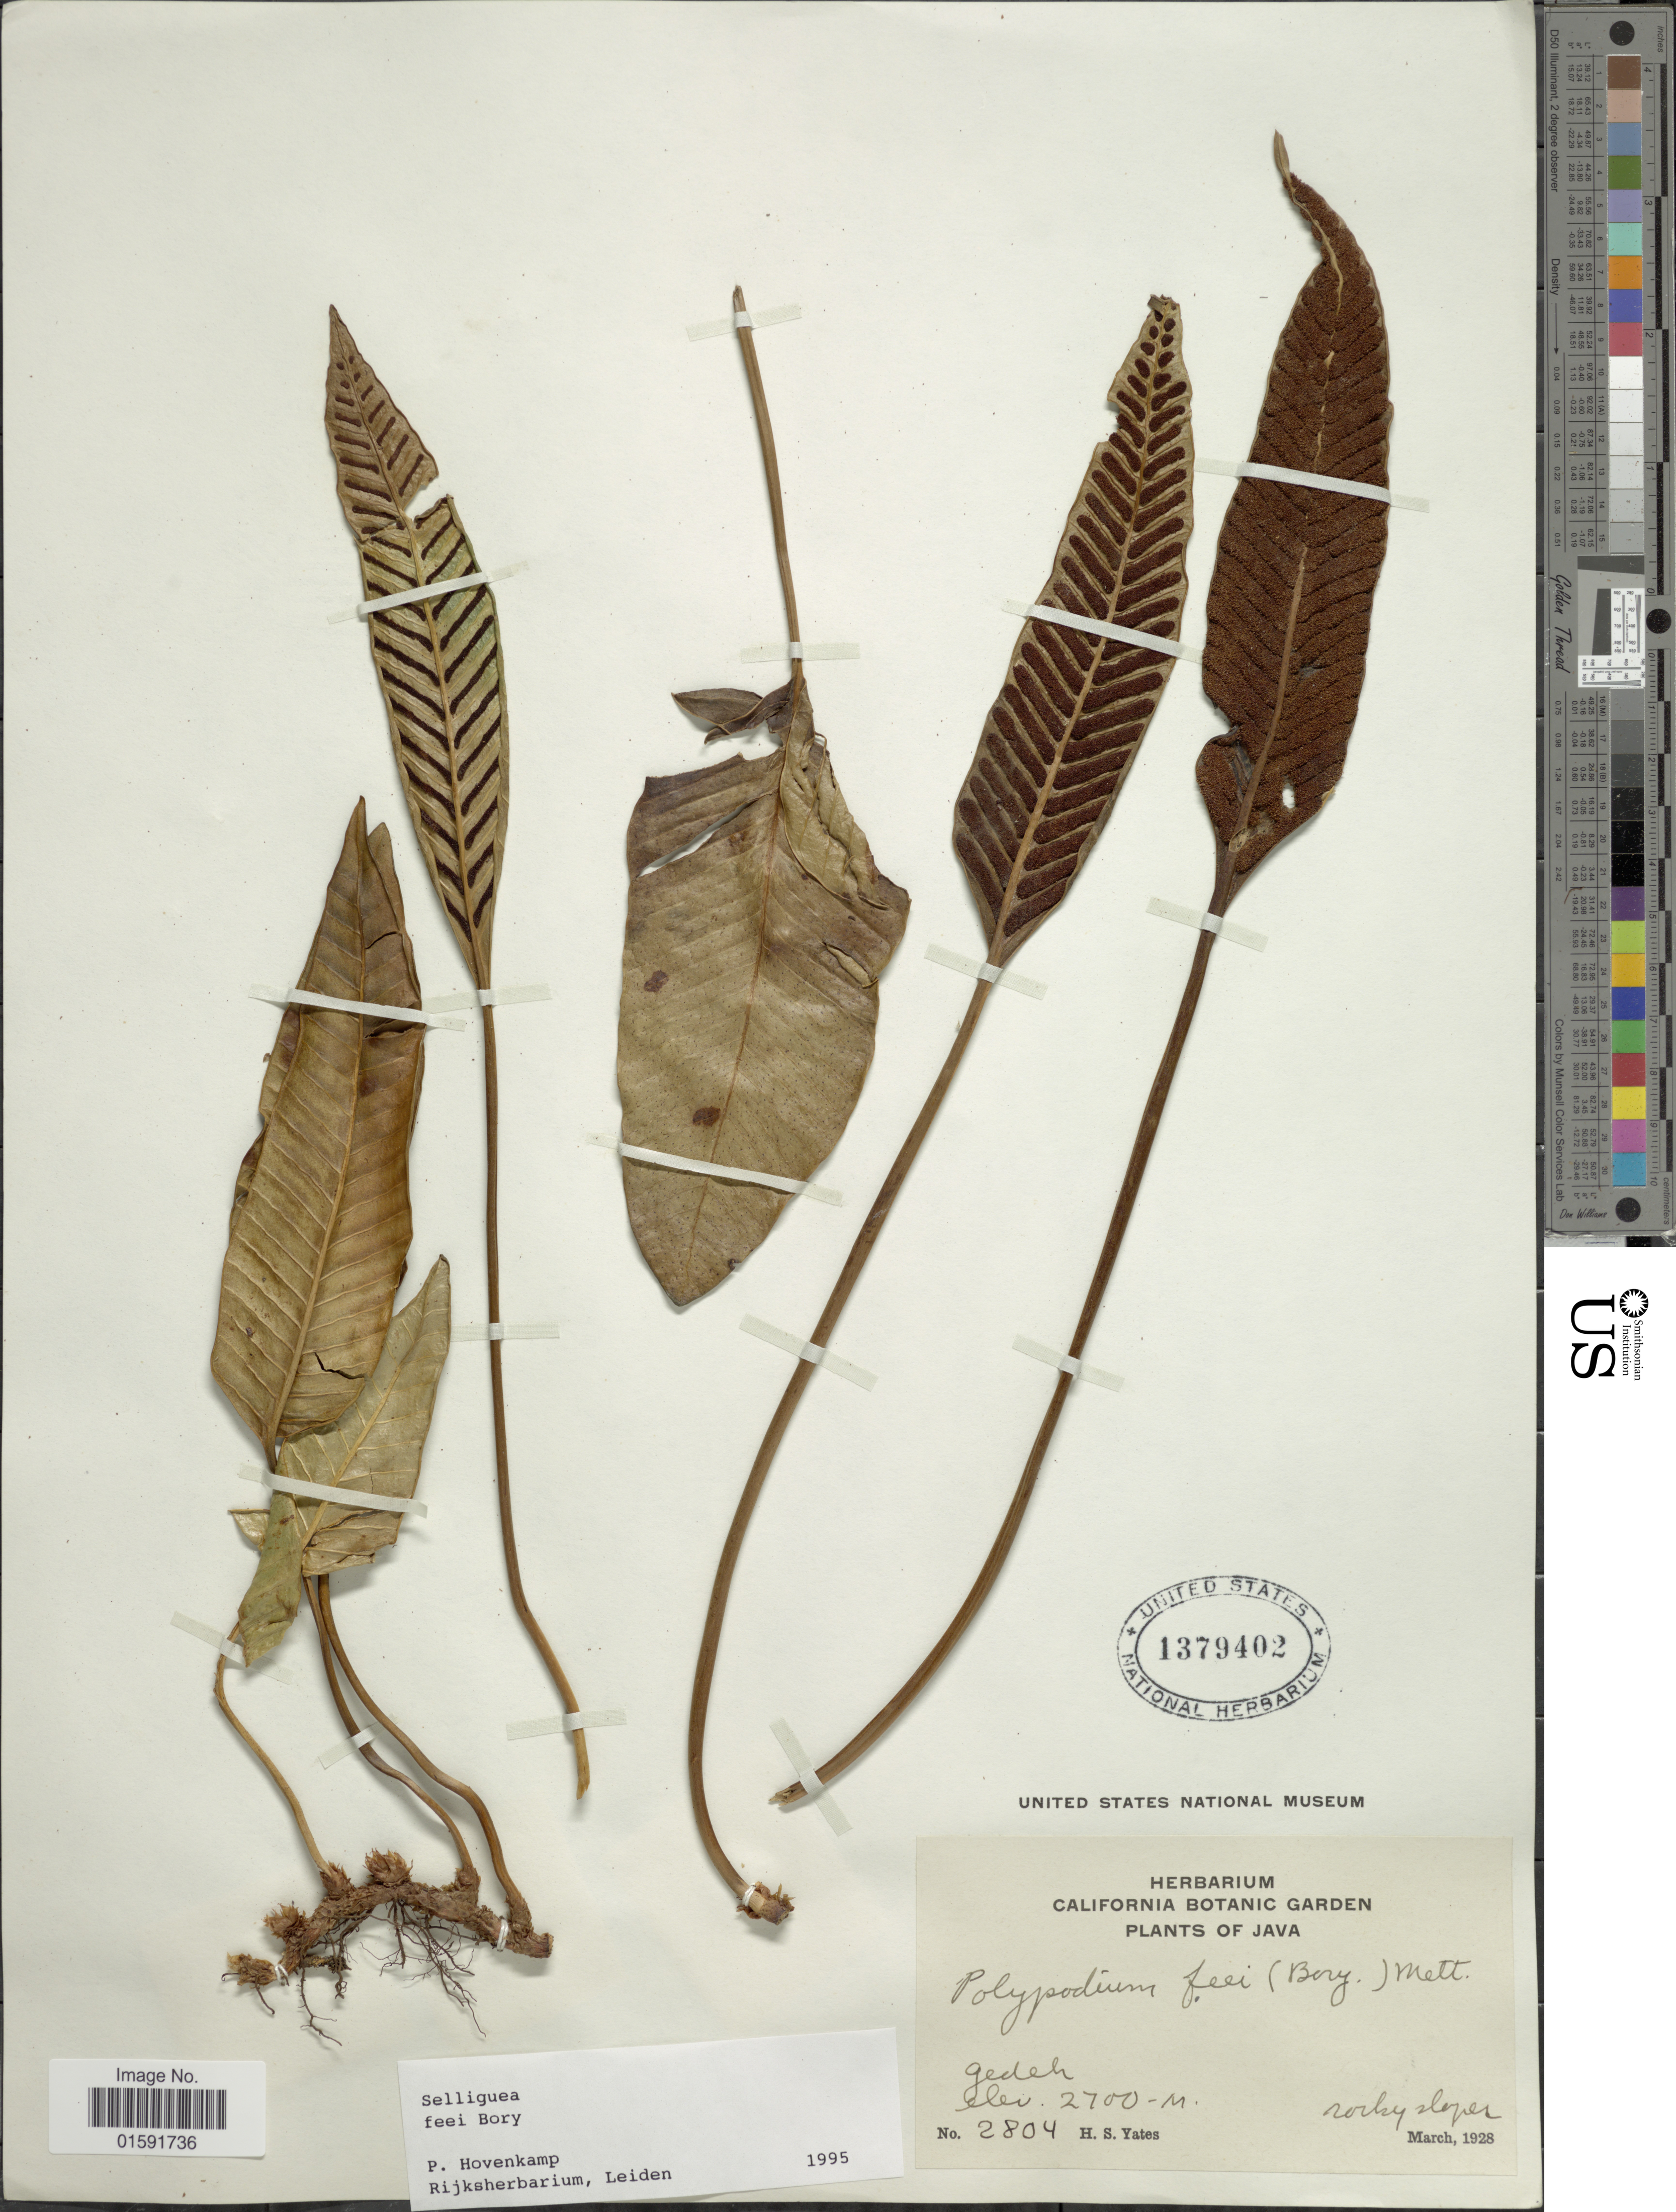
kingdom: Plantae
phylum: Tracheophyta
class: Polypodiopsida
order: Polypodiales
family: Polypodiaceae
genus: Selliguea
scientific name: Selliguea feei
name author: Bory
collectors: H. S. Yates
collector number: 2804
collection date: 1928-03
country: Indonesia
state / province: Java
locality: Gedeh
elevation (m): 2700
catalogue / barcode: US 1379402